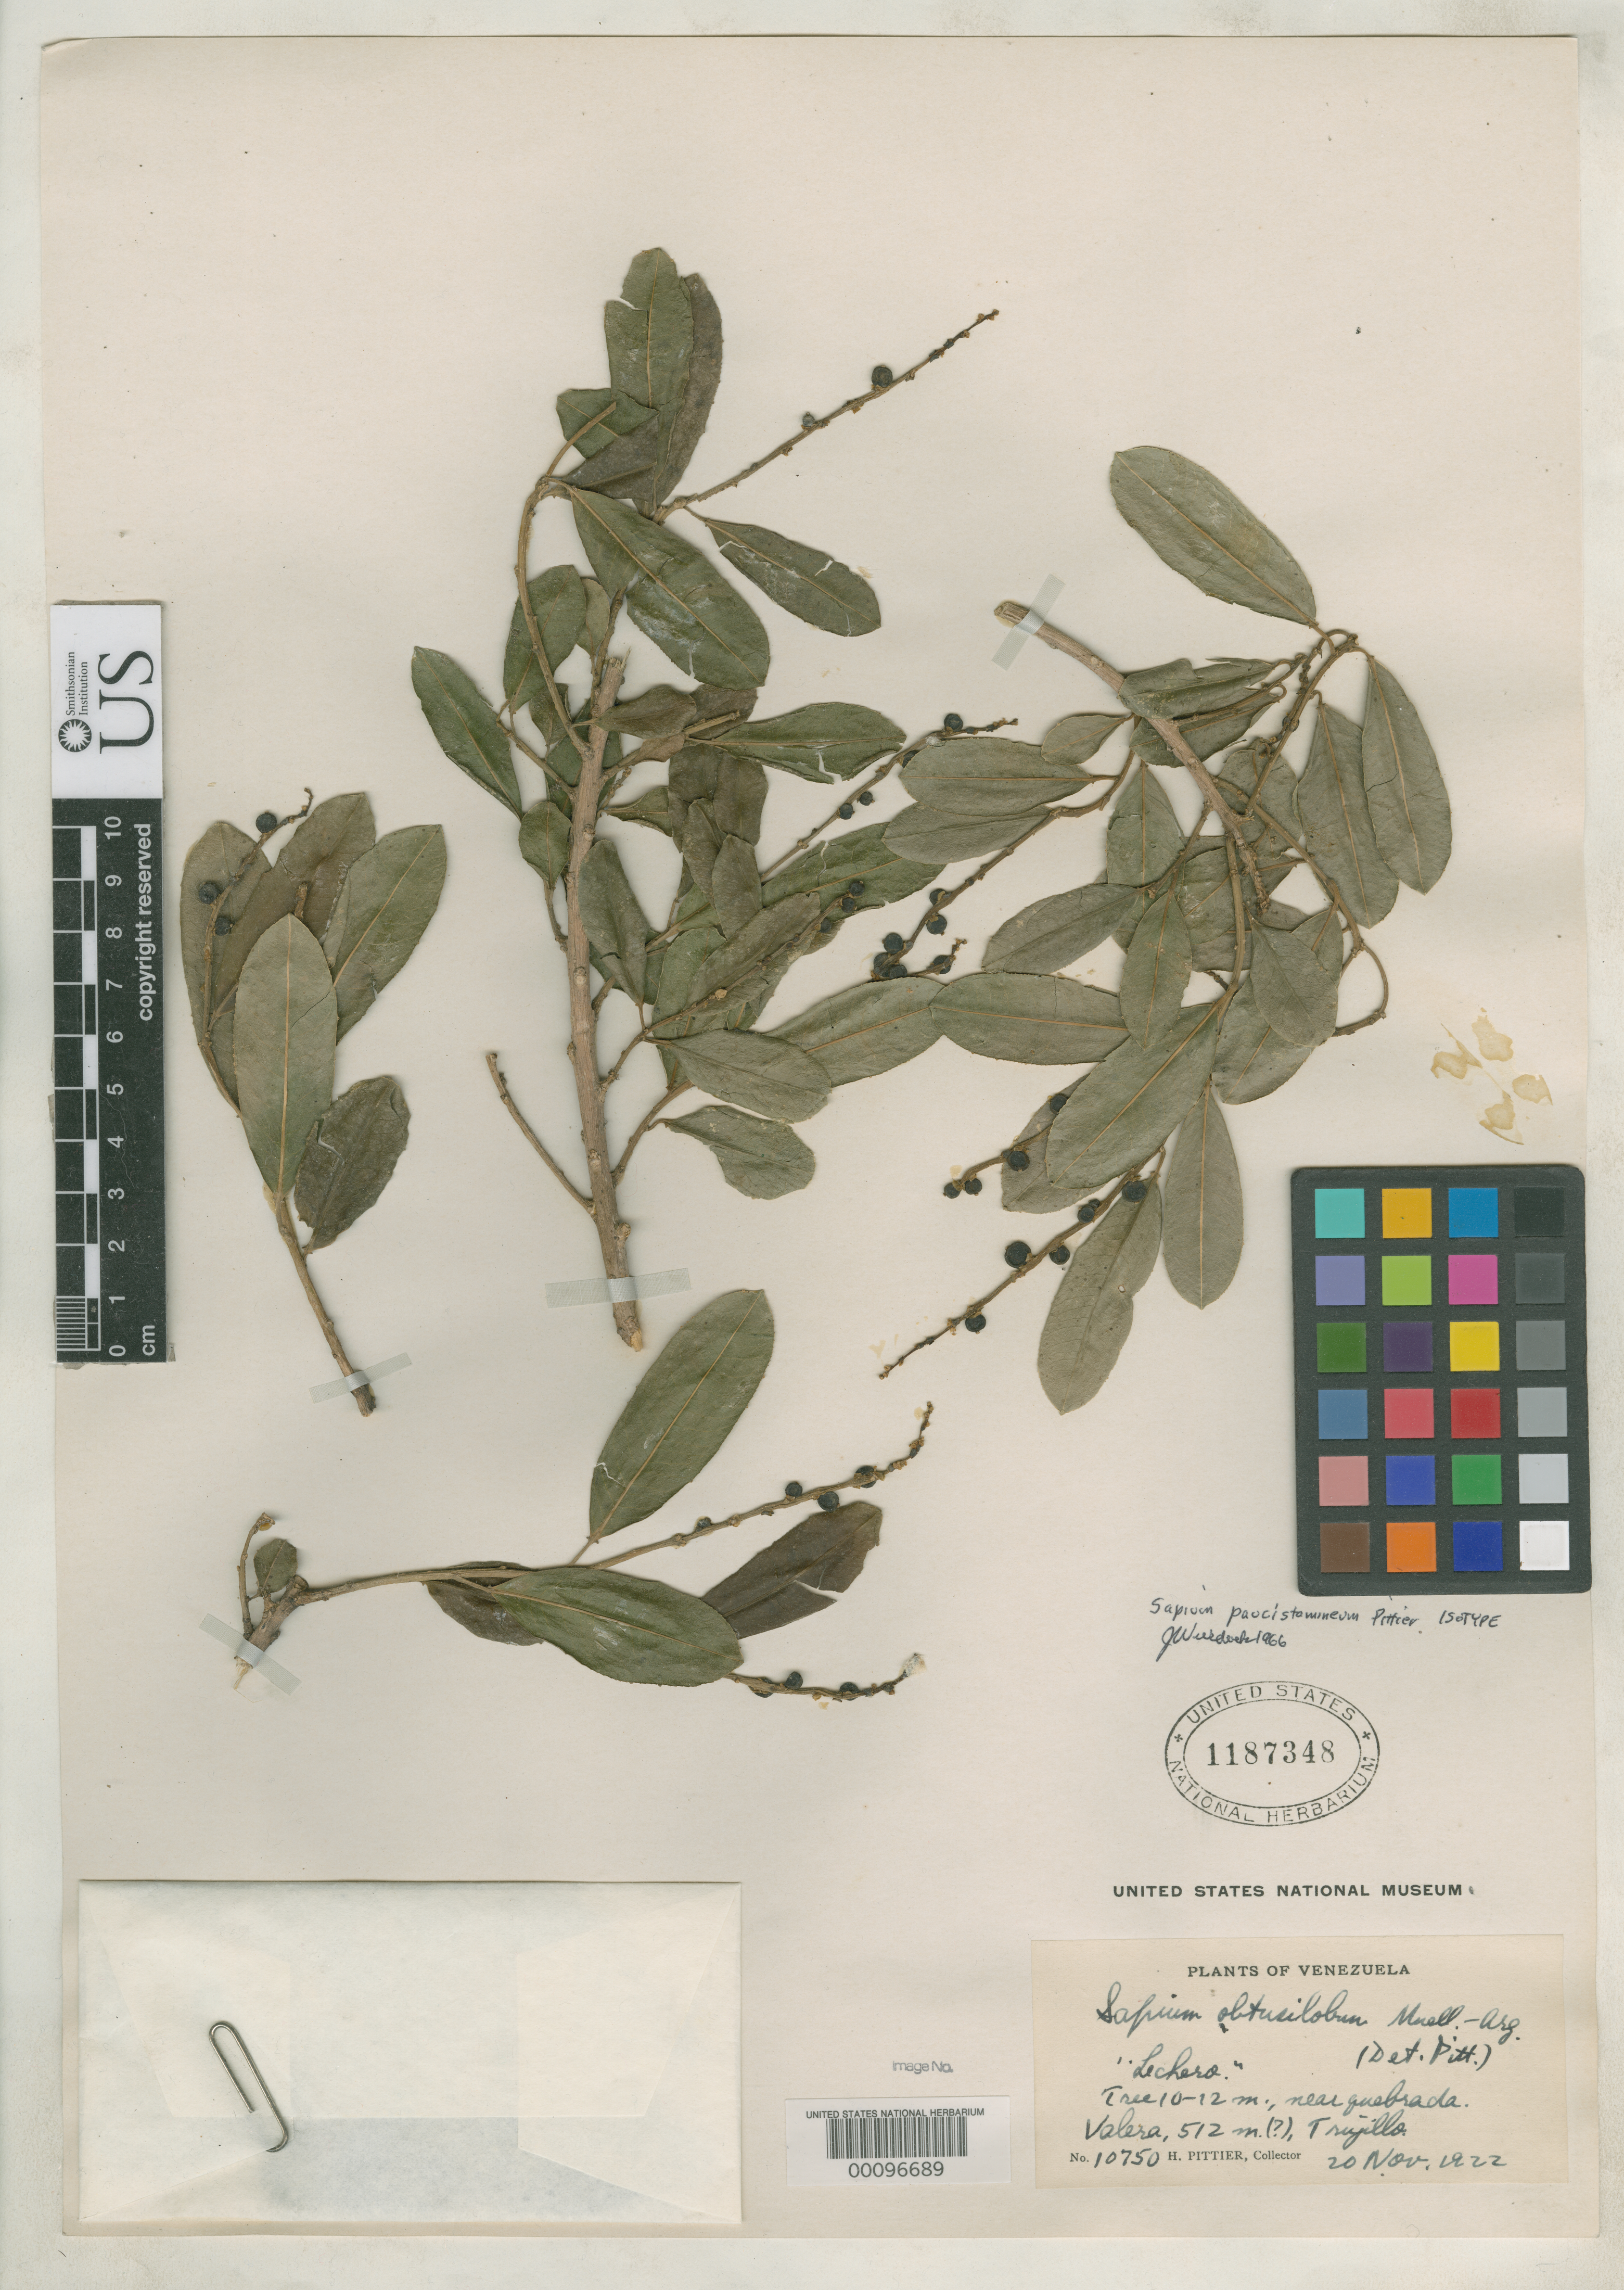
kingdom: Plantae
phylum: Tracheophyta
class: Magnoliopsida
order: Malpighiales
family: Euphorbiaceae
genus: Sapium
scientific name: Sapium paucistamineum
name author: Pittier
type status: Isotype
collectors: H. F. Pittier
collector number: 10750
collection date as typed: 20 Nov 1922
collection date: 1922-11-20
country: Venezuela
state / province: Trujillo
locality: Valera.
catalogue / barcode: US 1187348